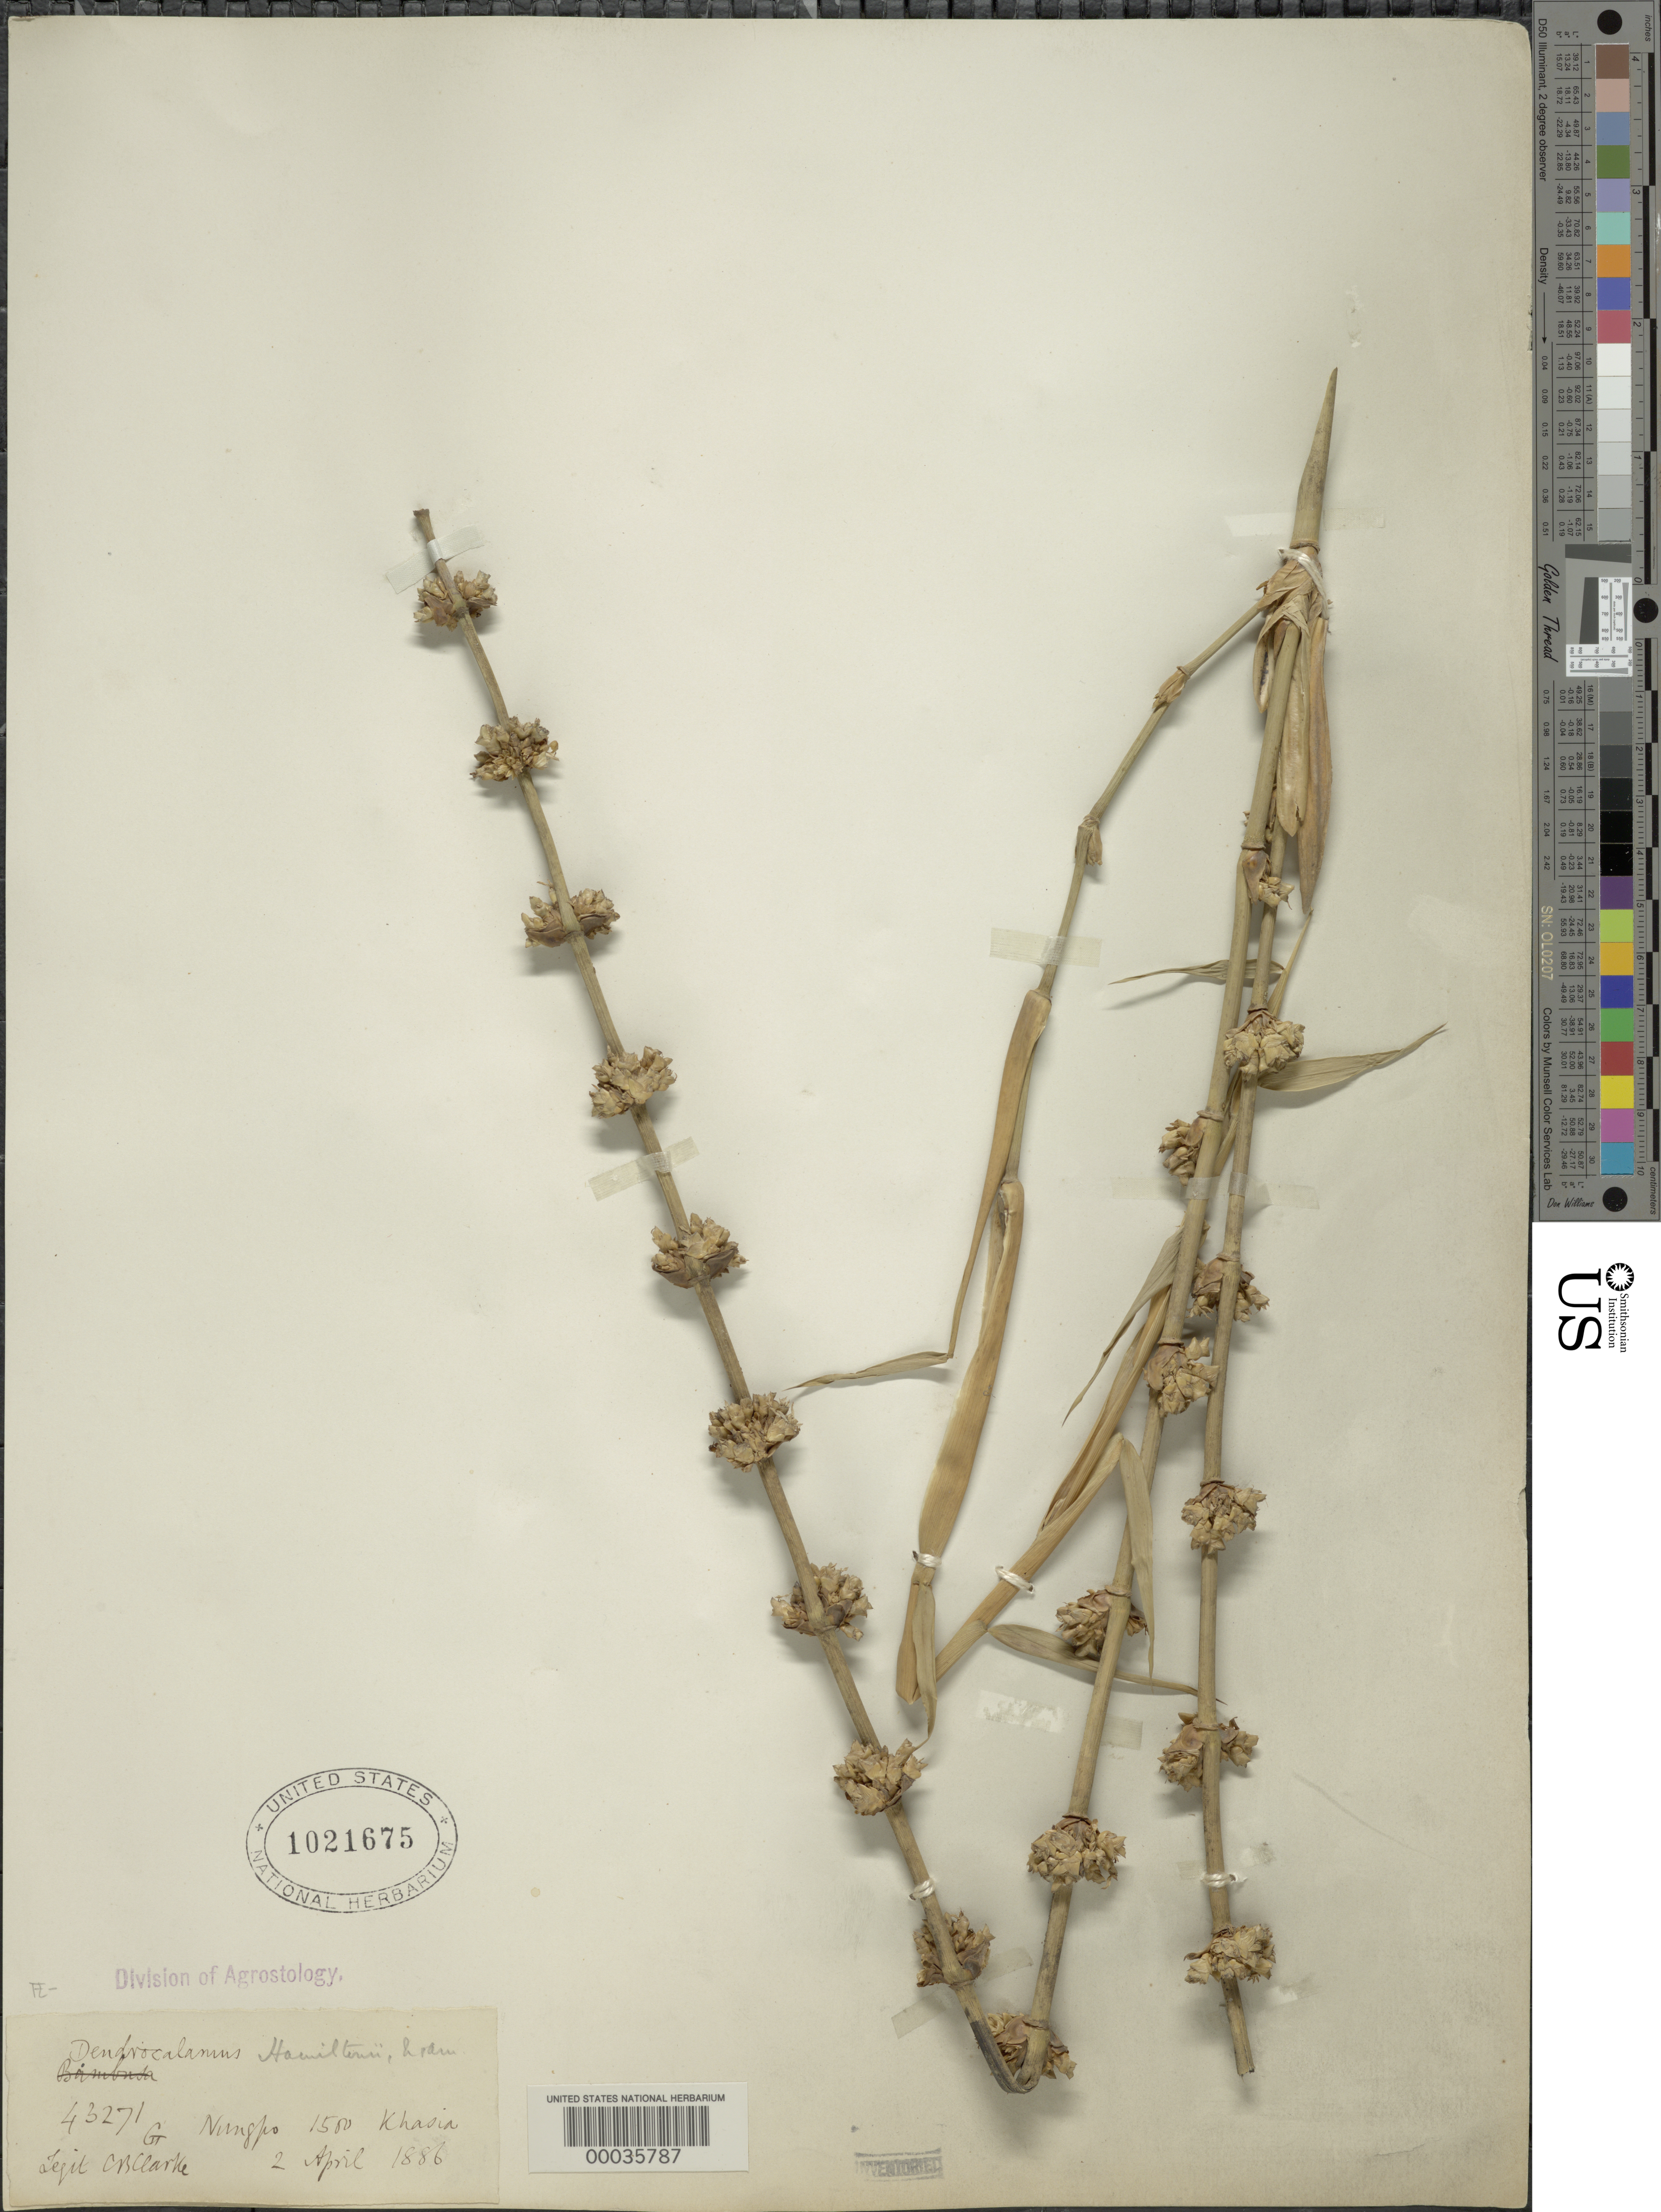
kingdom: Plantae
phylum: Tracheophyta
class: Liliopsida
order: Poales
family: Poaceae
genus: Dendrocalamus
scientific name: Dendrocalamus hamiltonii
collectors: C. B. Clarke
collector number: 43271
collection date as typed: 02 Apr 1886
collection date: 1886-04-02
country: India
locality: Mungpo, Khasia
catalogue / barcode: US 1021675